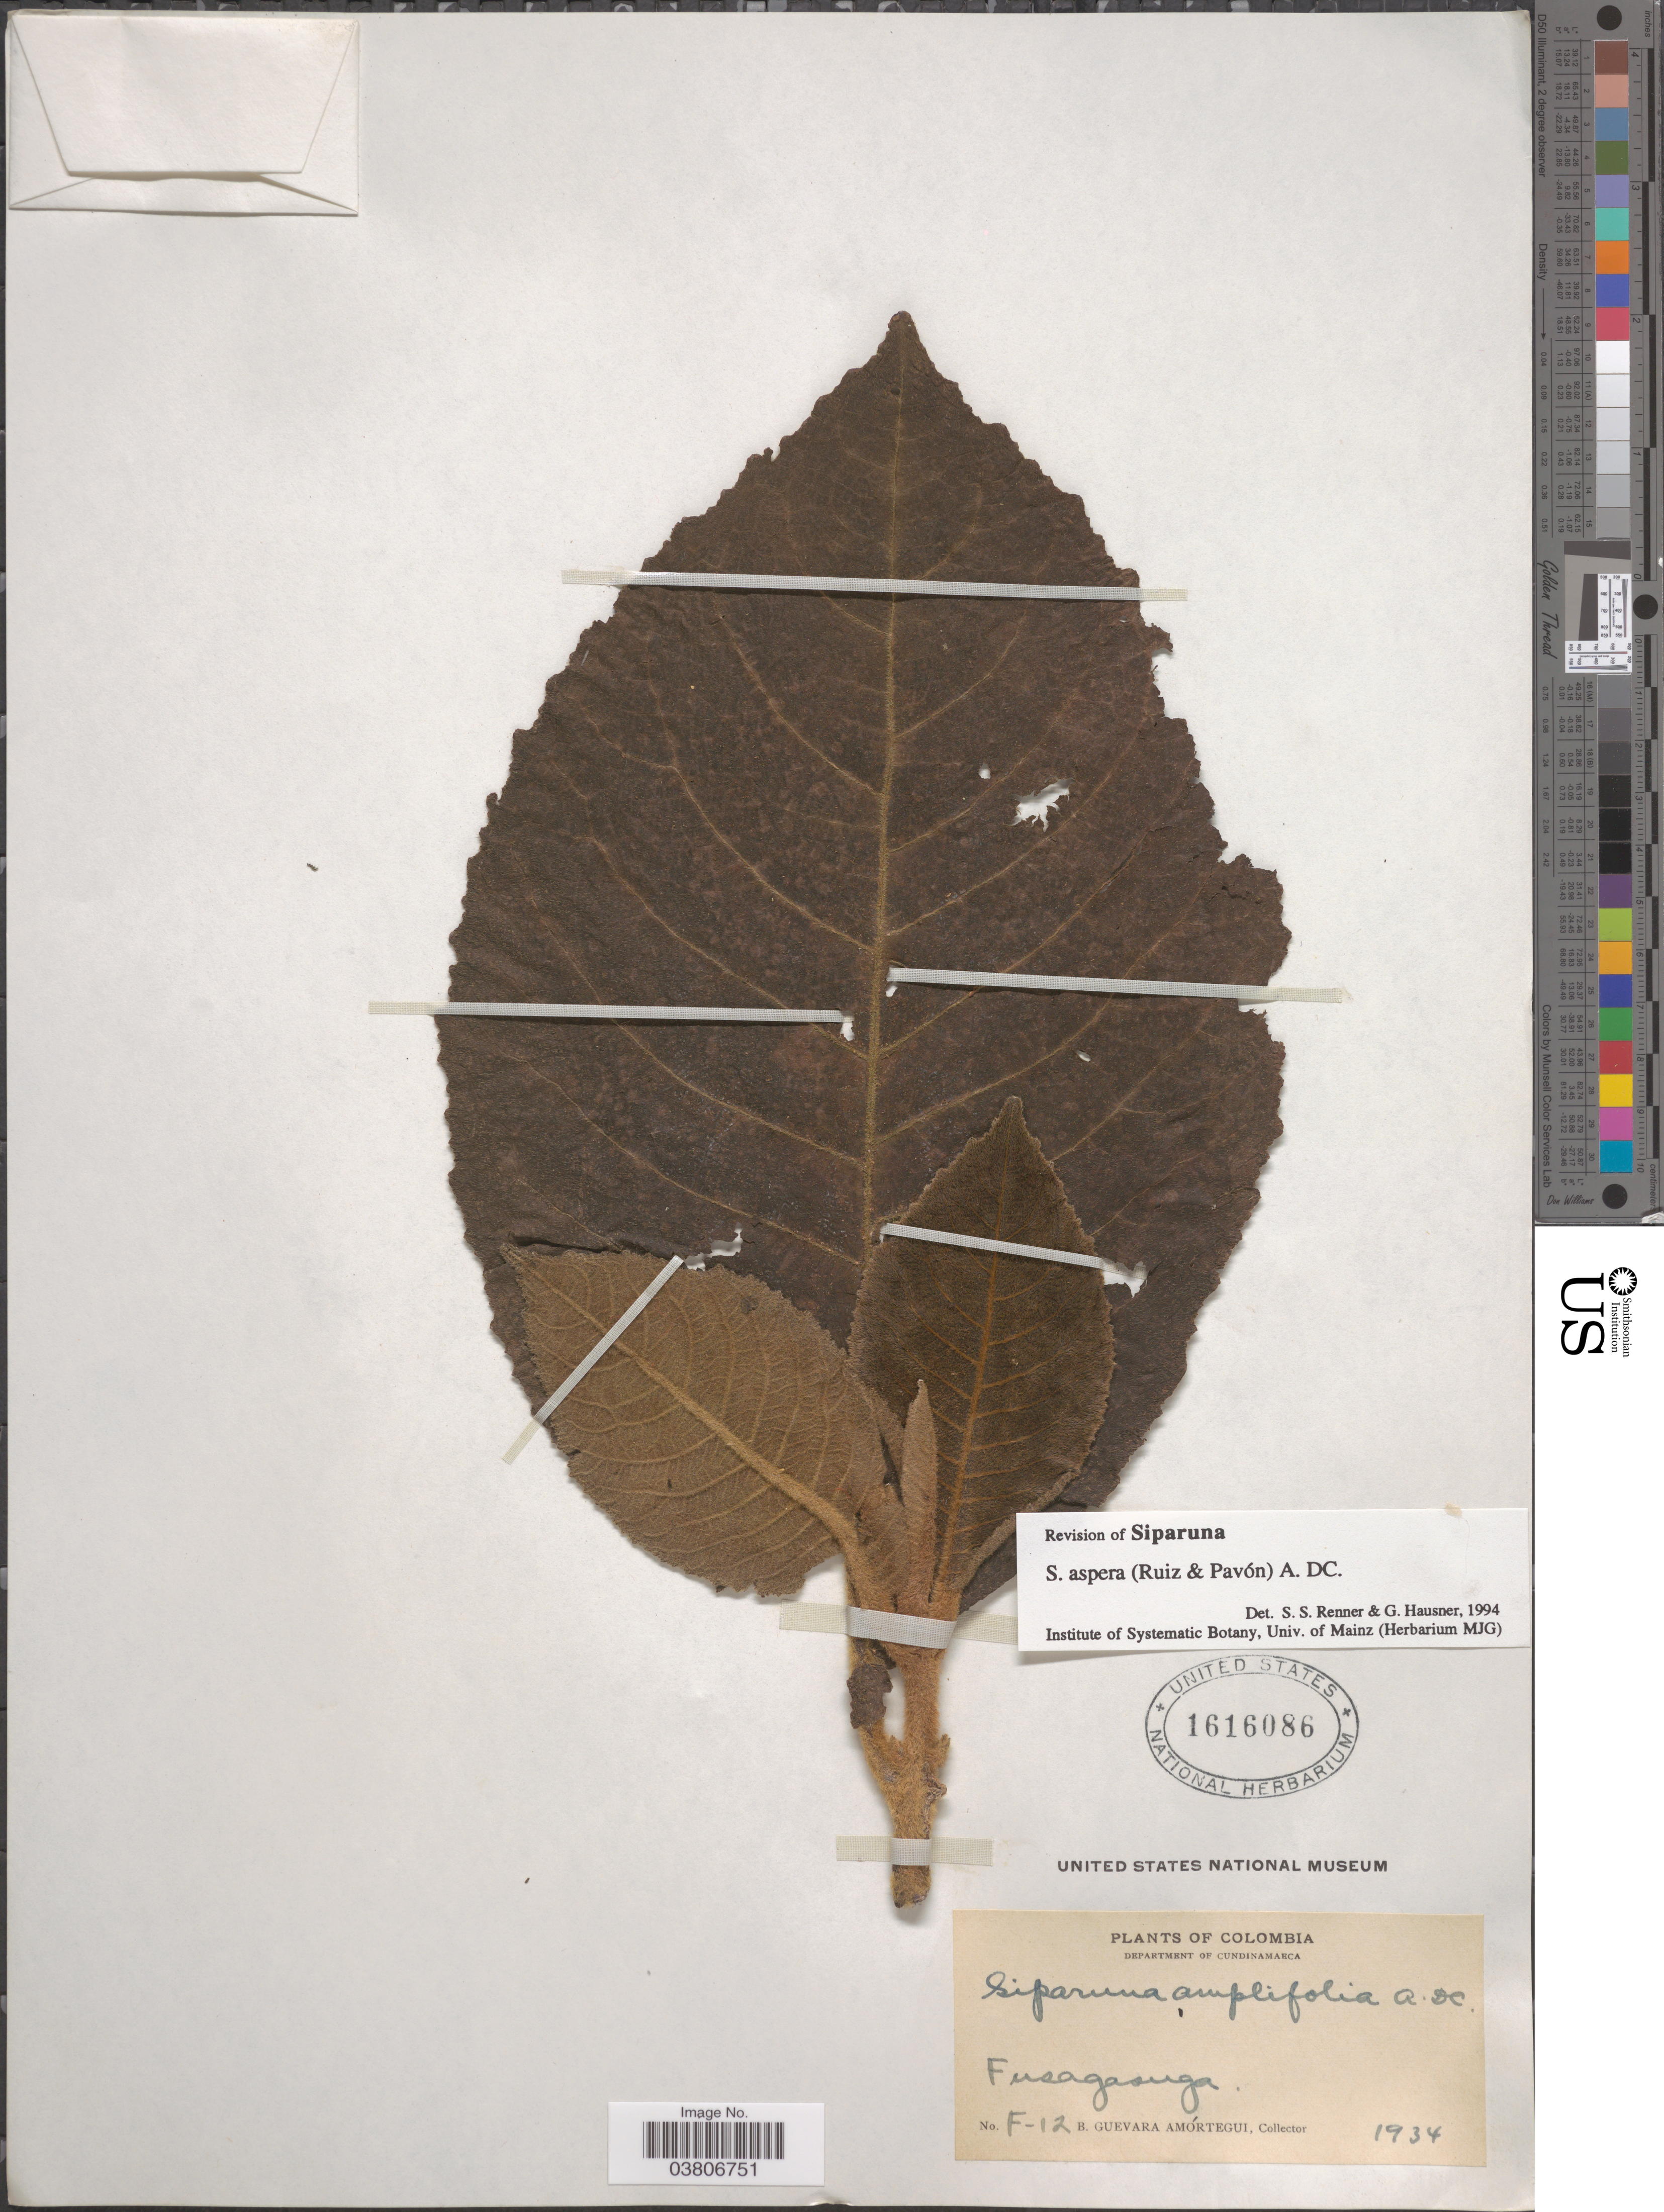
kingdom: Plantae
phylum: Tracheophyta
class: Magnoliopsida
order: Laurales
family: Siparunaceae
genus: Siparuna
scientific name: Siparuna aspera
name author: (Ruiz & Pav.) A. DC.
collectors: B. Guevara Amortegui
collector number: F-12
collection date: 1934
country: Colombia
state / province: Cundinamarca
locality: Department of Cundinamarca. Fusagasuga.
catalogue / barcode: US 1616086